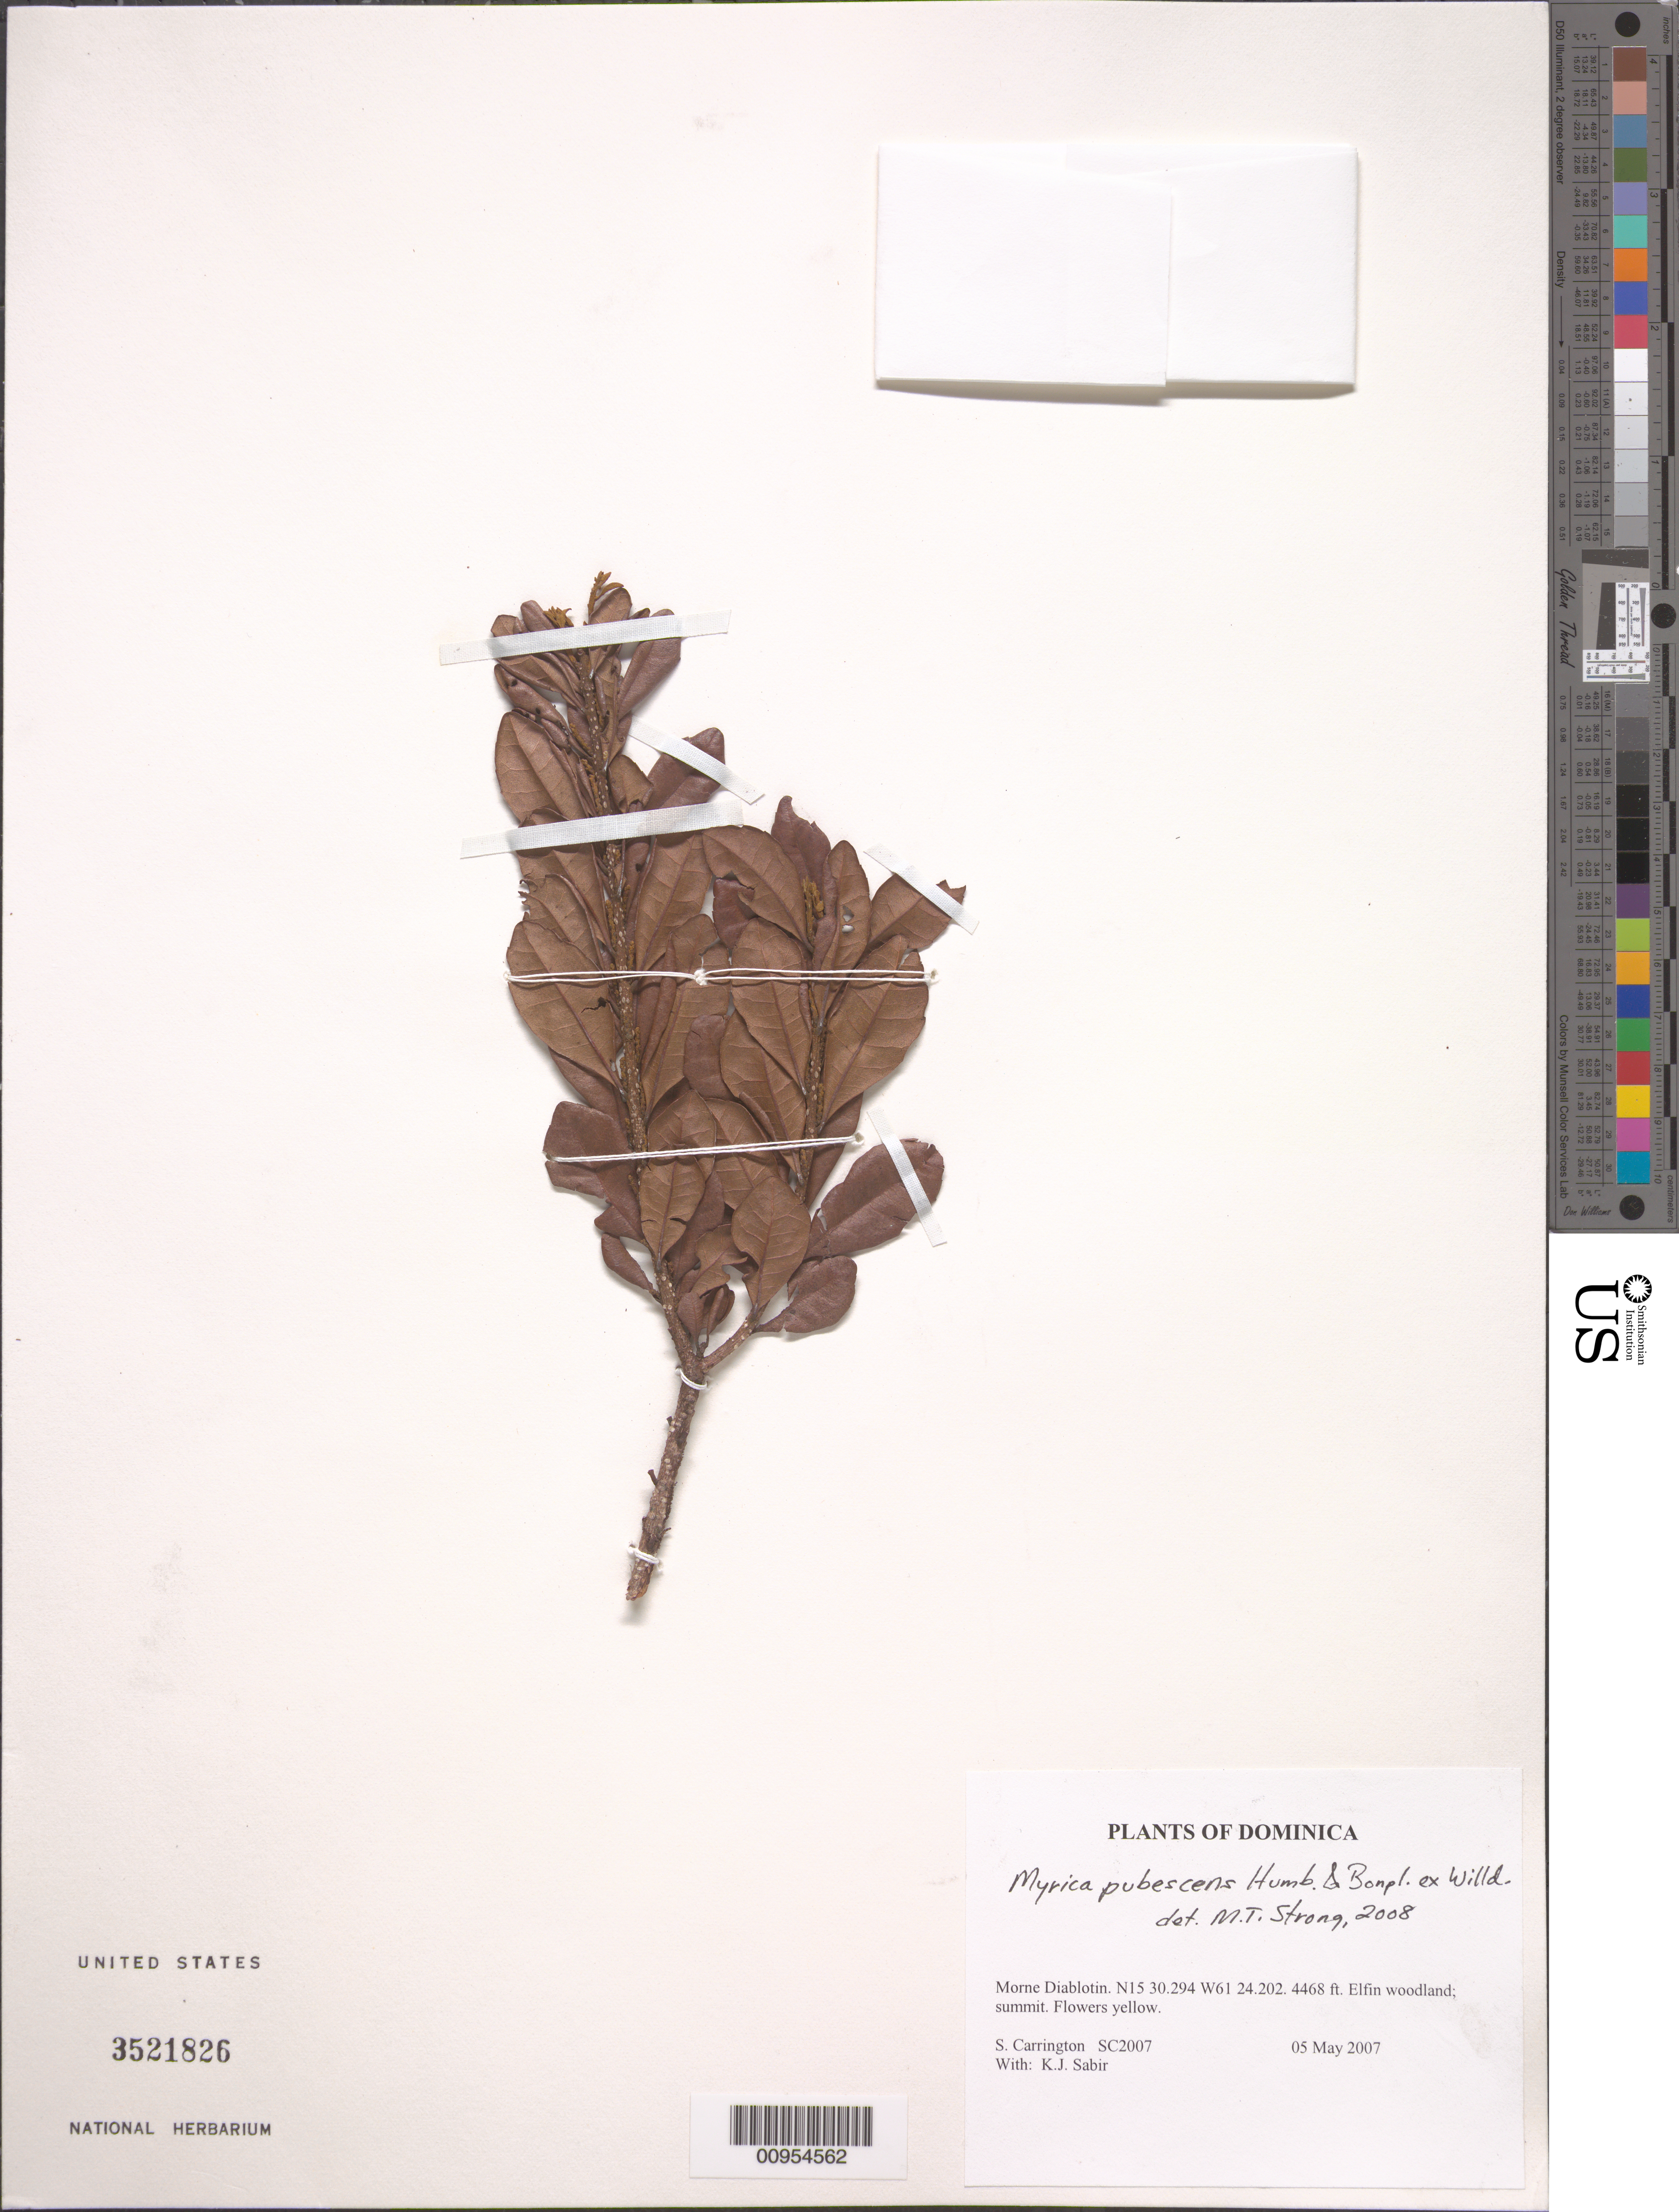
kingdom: Plantae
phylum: Tracheophyta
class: Magnoliopsida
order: Fagales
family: Myricaceae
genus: Myrica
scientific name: Myrica pubescens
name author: Humb. & Bonpl. ex Willd.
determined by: Strong, M. T., (US), Smithsonian Institution - National Museum of Natural History (UNITED STATES)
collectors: C. M. S. Carrington & K. Sabir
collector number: SC 2007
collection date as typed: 05 May 2007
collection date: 2007-05-05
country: Dominica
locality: Morne Diablotin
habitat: Elfin woodland; summit.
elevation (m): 1362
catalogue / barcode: US 3521826